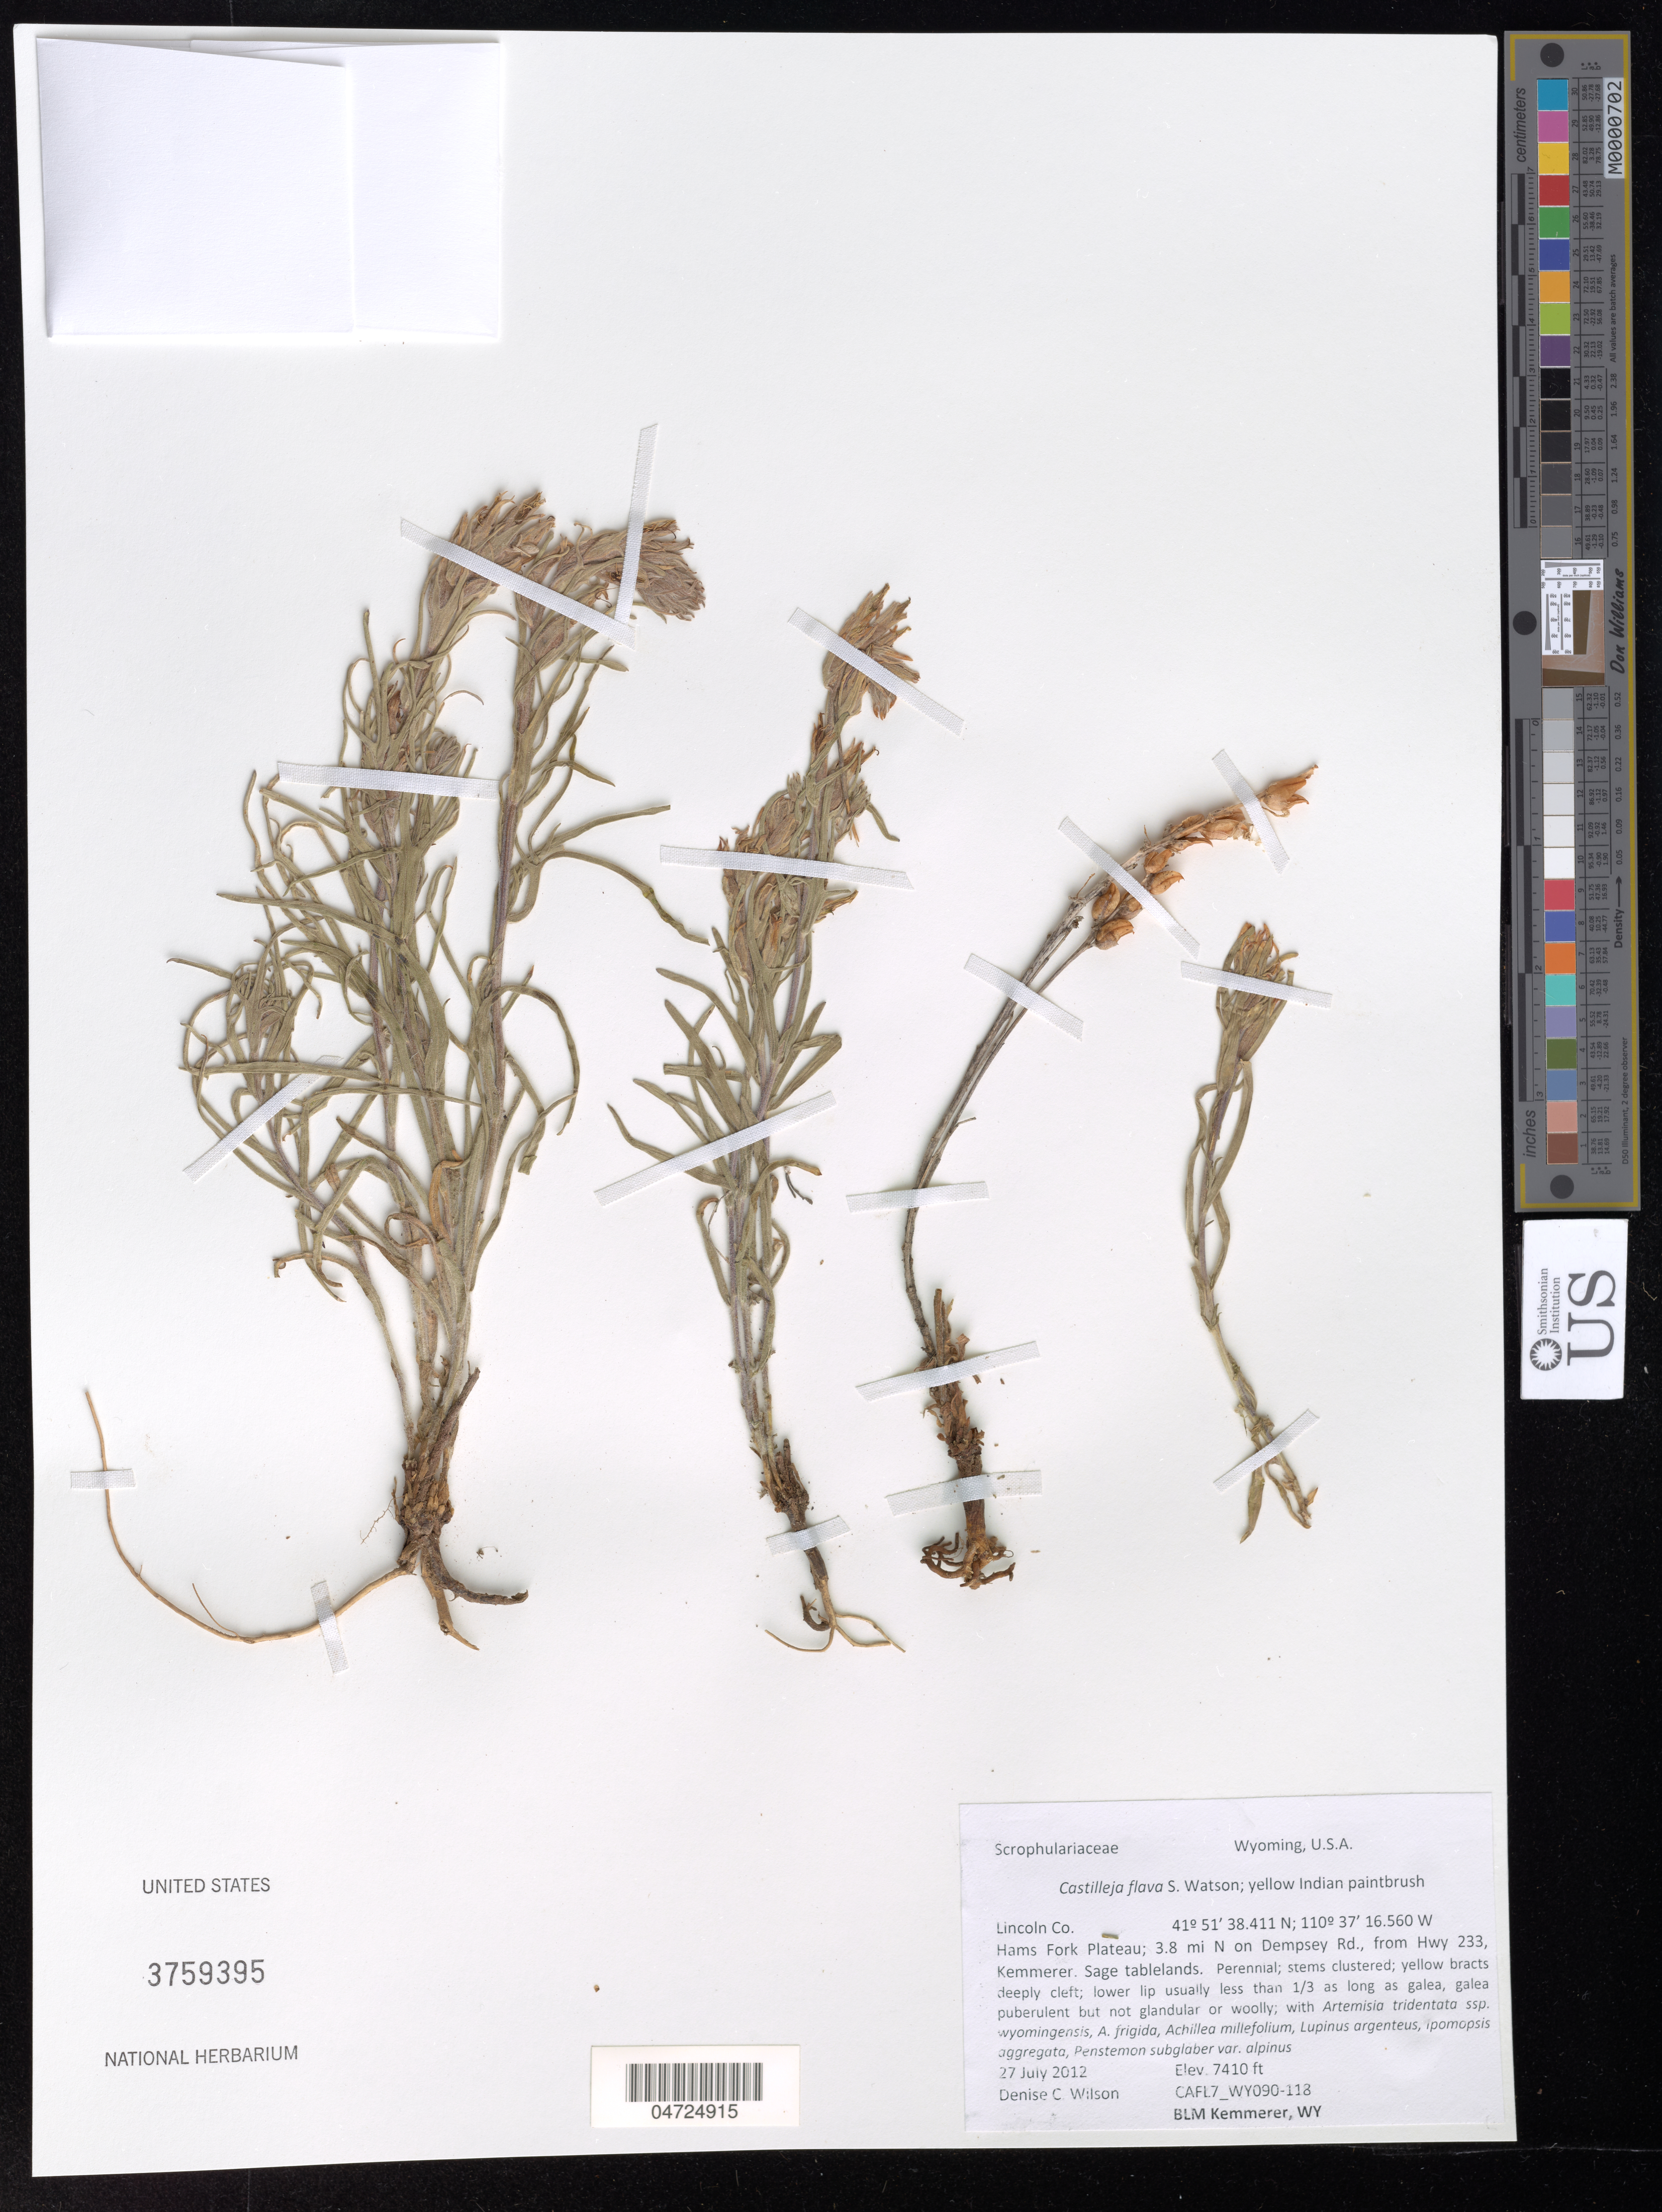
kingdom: Plantae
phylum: Tracheophyta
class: Magnoliopsida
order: Lamiales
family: Orobanchaceae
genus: Castilleja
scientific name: Castilleja flava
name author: S. Watson in C. King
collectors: D. Wilson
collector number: CAFL7_WY090-118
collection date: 2012-07-27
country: United States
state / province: Wyoming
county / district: Lincoln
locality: Lincoln Co. Hams Fork Plateau; 3.8 mi N on Dempsey Rd., from Hwy 233, Kemmerer.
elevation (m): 2259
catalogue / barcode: US 3759395